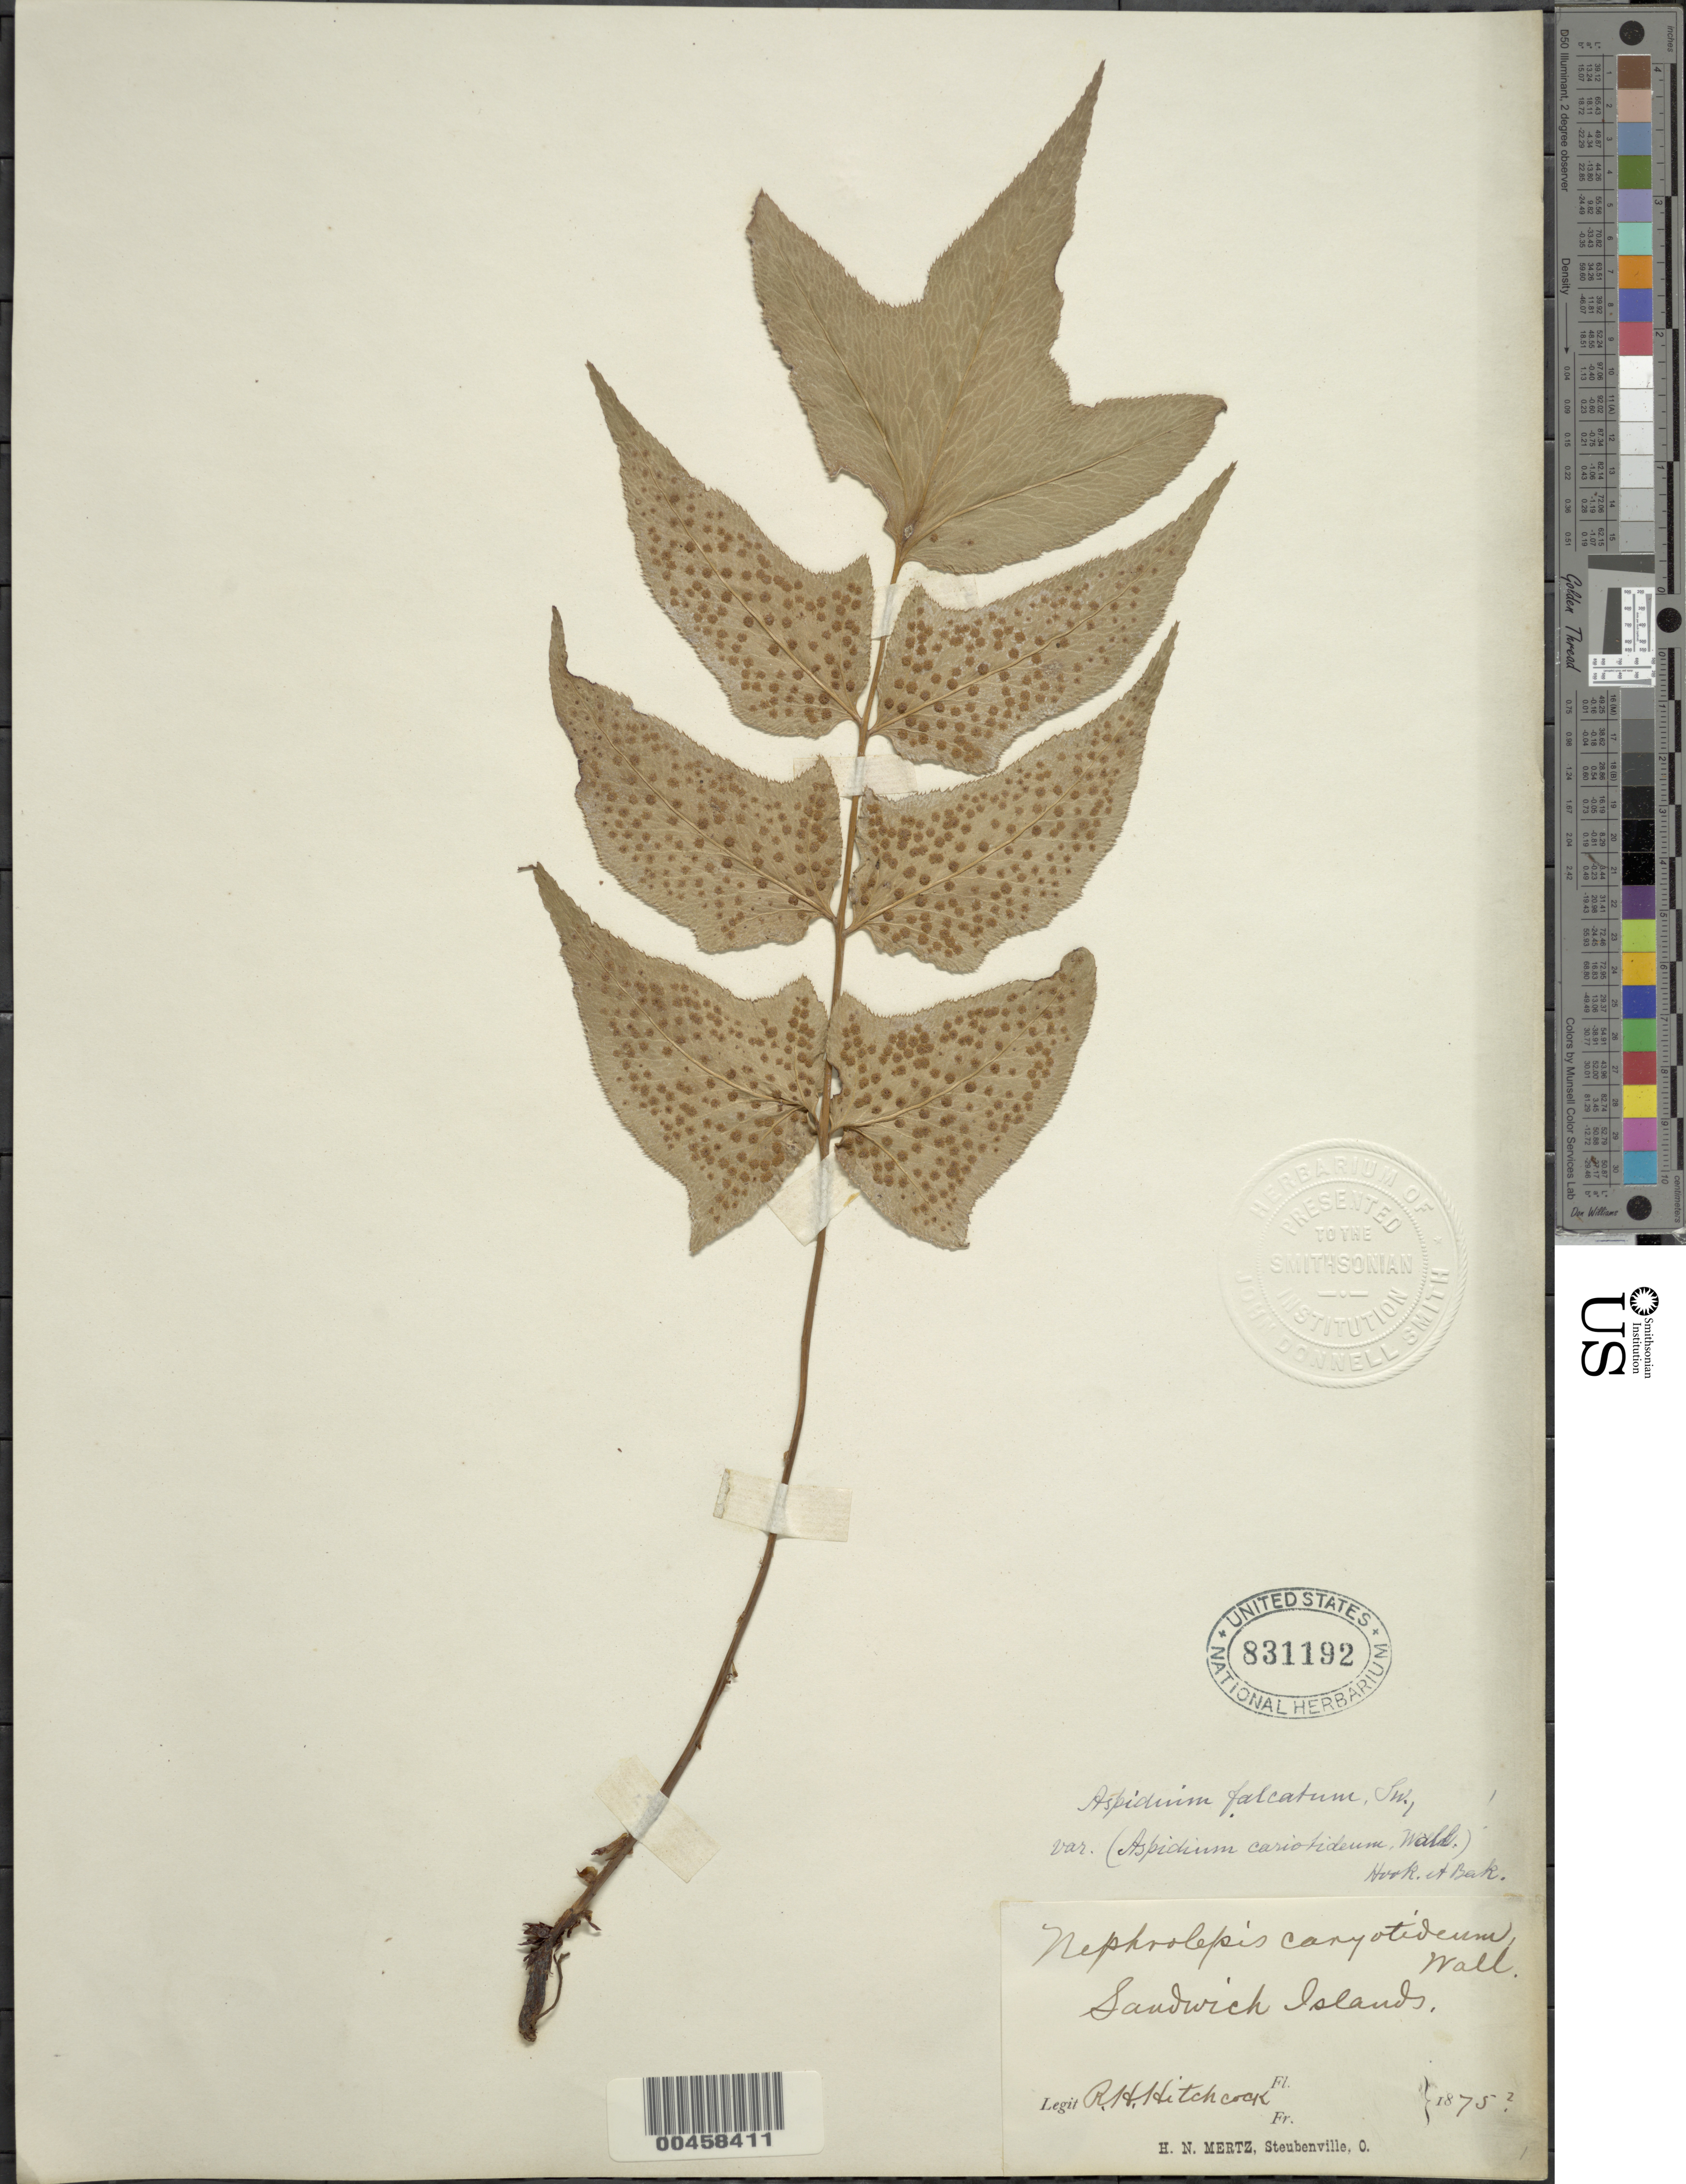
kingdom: Plantae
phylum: Tracheophyta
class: Polypodiopsida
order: Polypodiales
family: Dryopteridaceae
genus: Cyrtomium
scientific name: Cyrtomium caryotideum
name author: (Wall. ex Hook. & Grev.) C. Presl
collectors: R. H. Hitchcock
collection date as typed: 1875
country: United States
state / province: Hawaii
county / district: Honolulu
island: Oahu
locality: Sandwich Islands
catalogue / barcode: US 831192